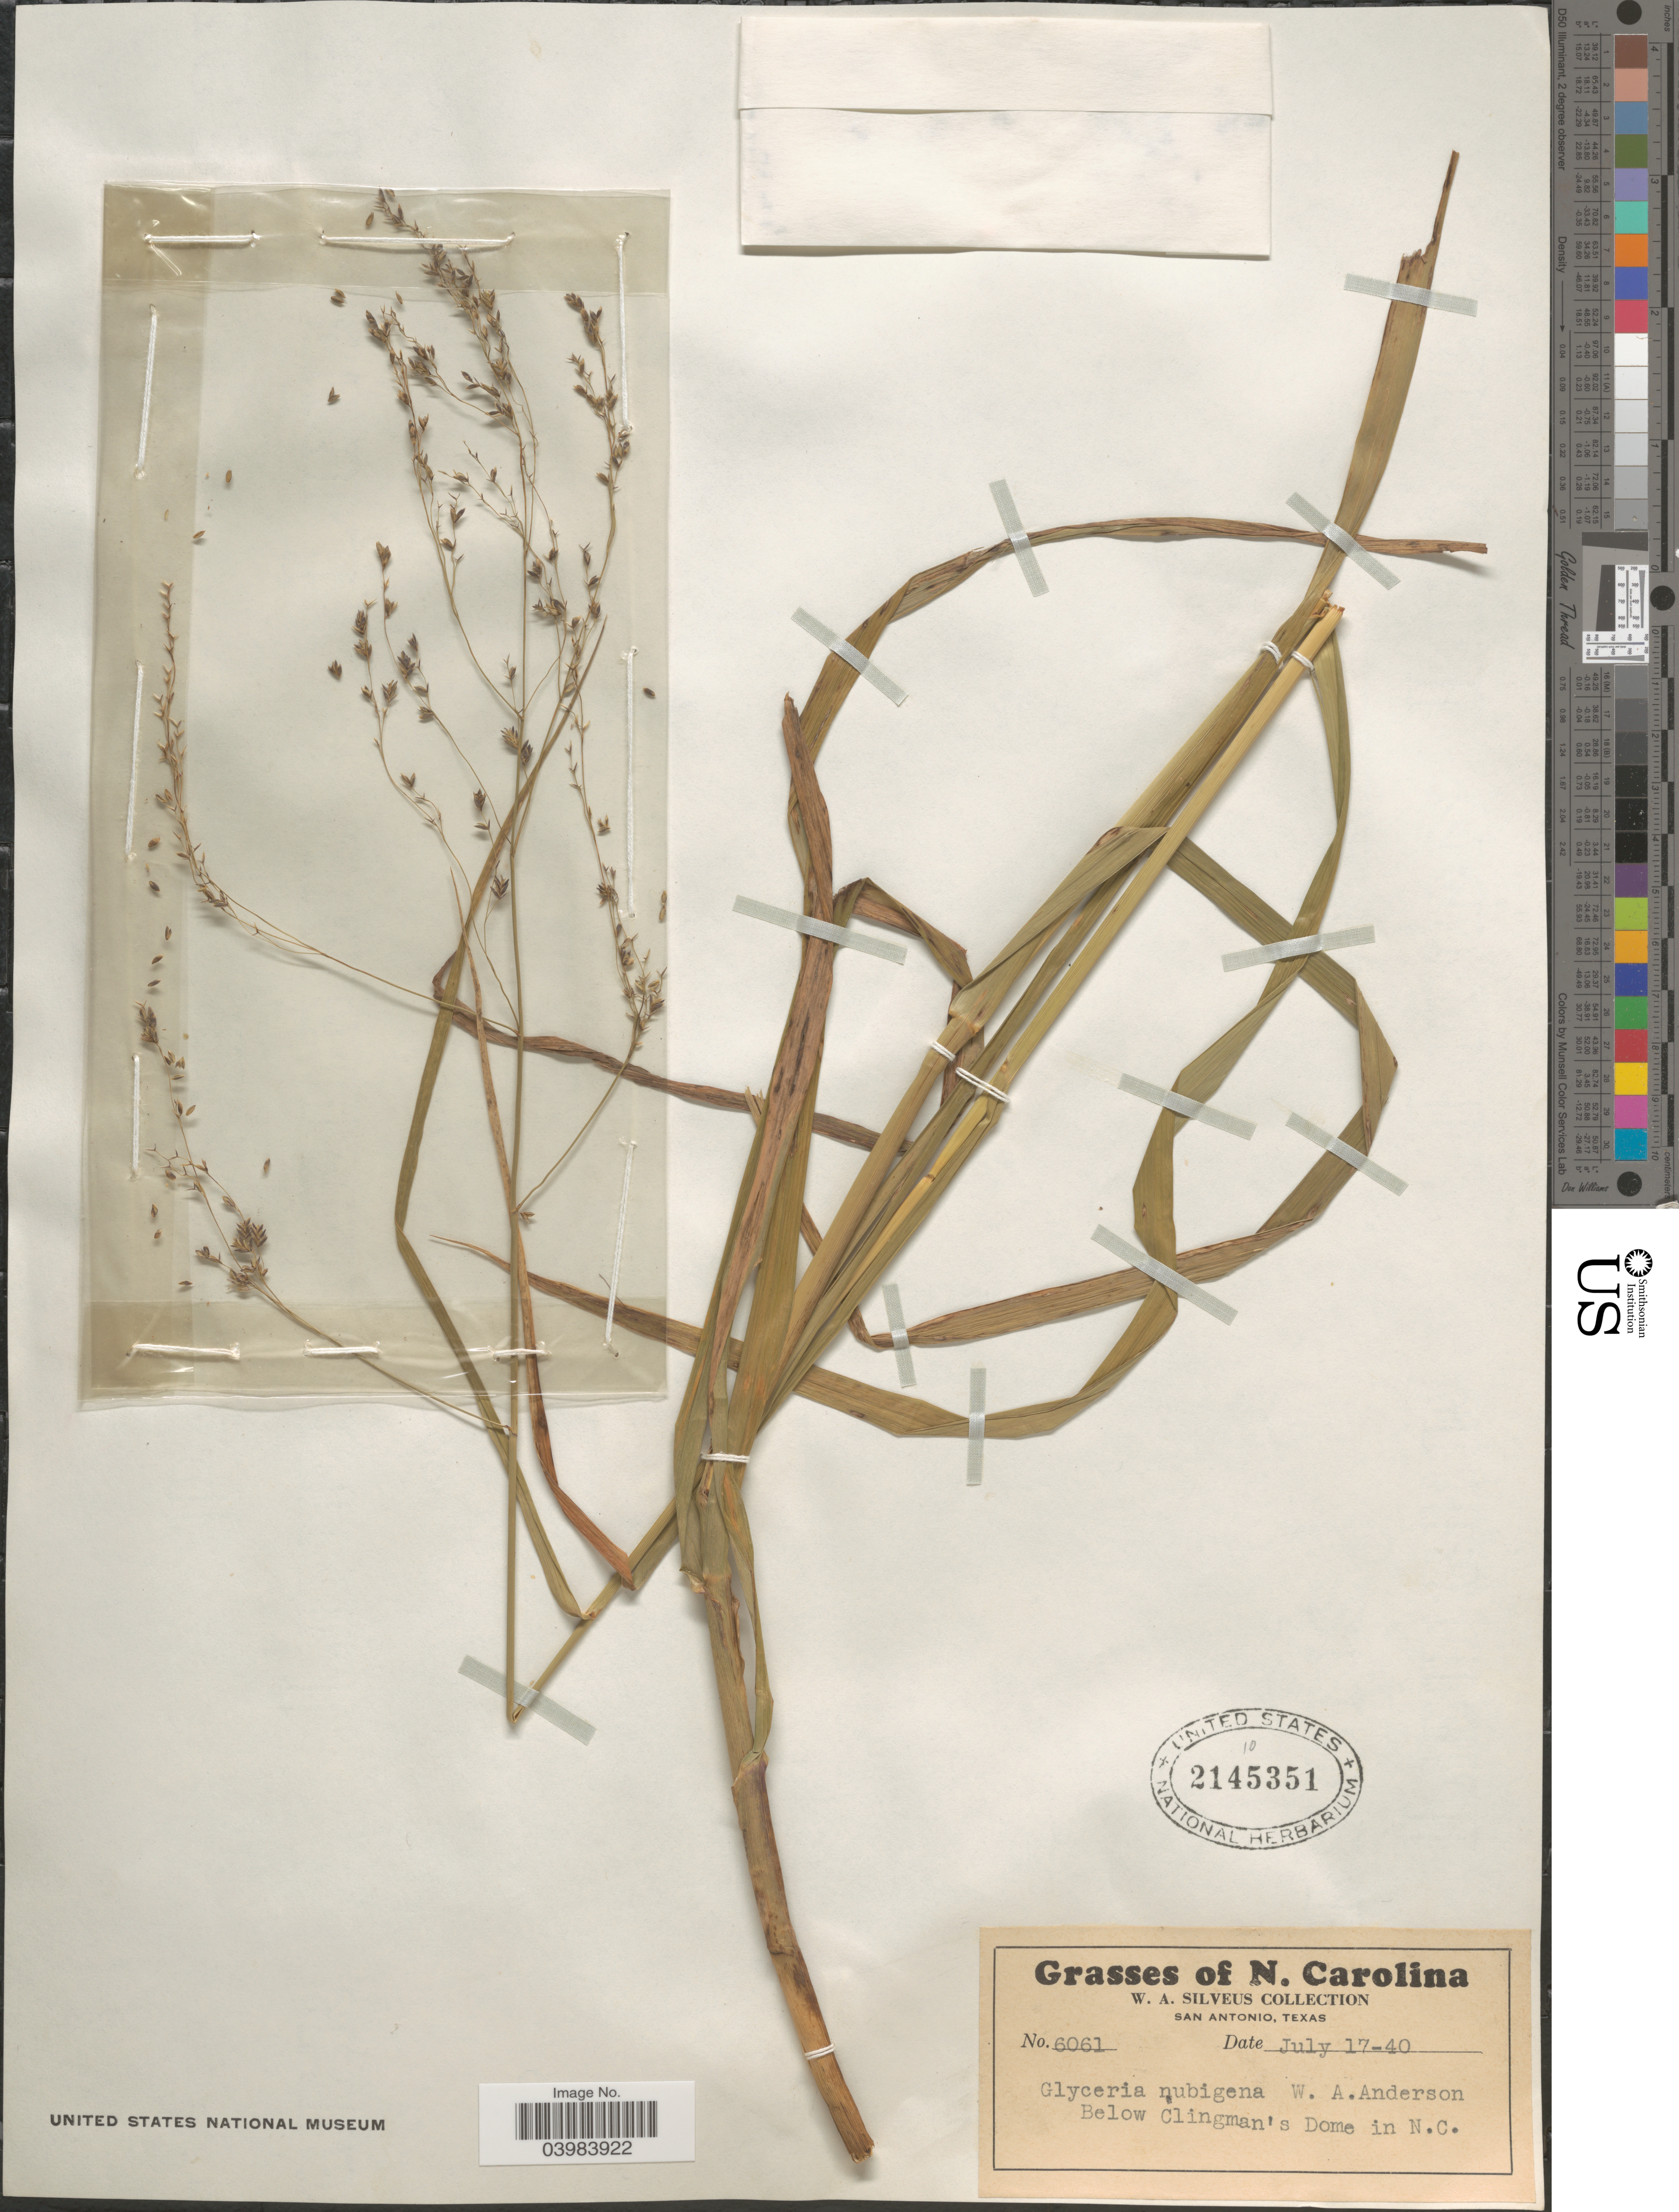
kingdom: Plantae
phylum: Tracheophyta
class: Liliopsida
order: Poales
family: Poaceae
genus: Glyceria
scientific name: Glyceria nubigena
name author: W.A. Anderson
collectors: W. Silveus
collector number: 6061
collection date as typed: Transcribed d/m/y: 17/7/40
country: United States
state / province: North Carolina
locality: Grasses of N. Carolina. Below Clingman's Dome in N.C.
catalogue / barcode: US 2145351